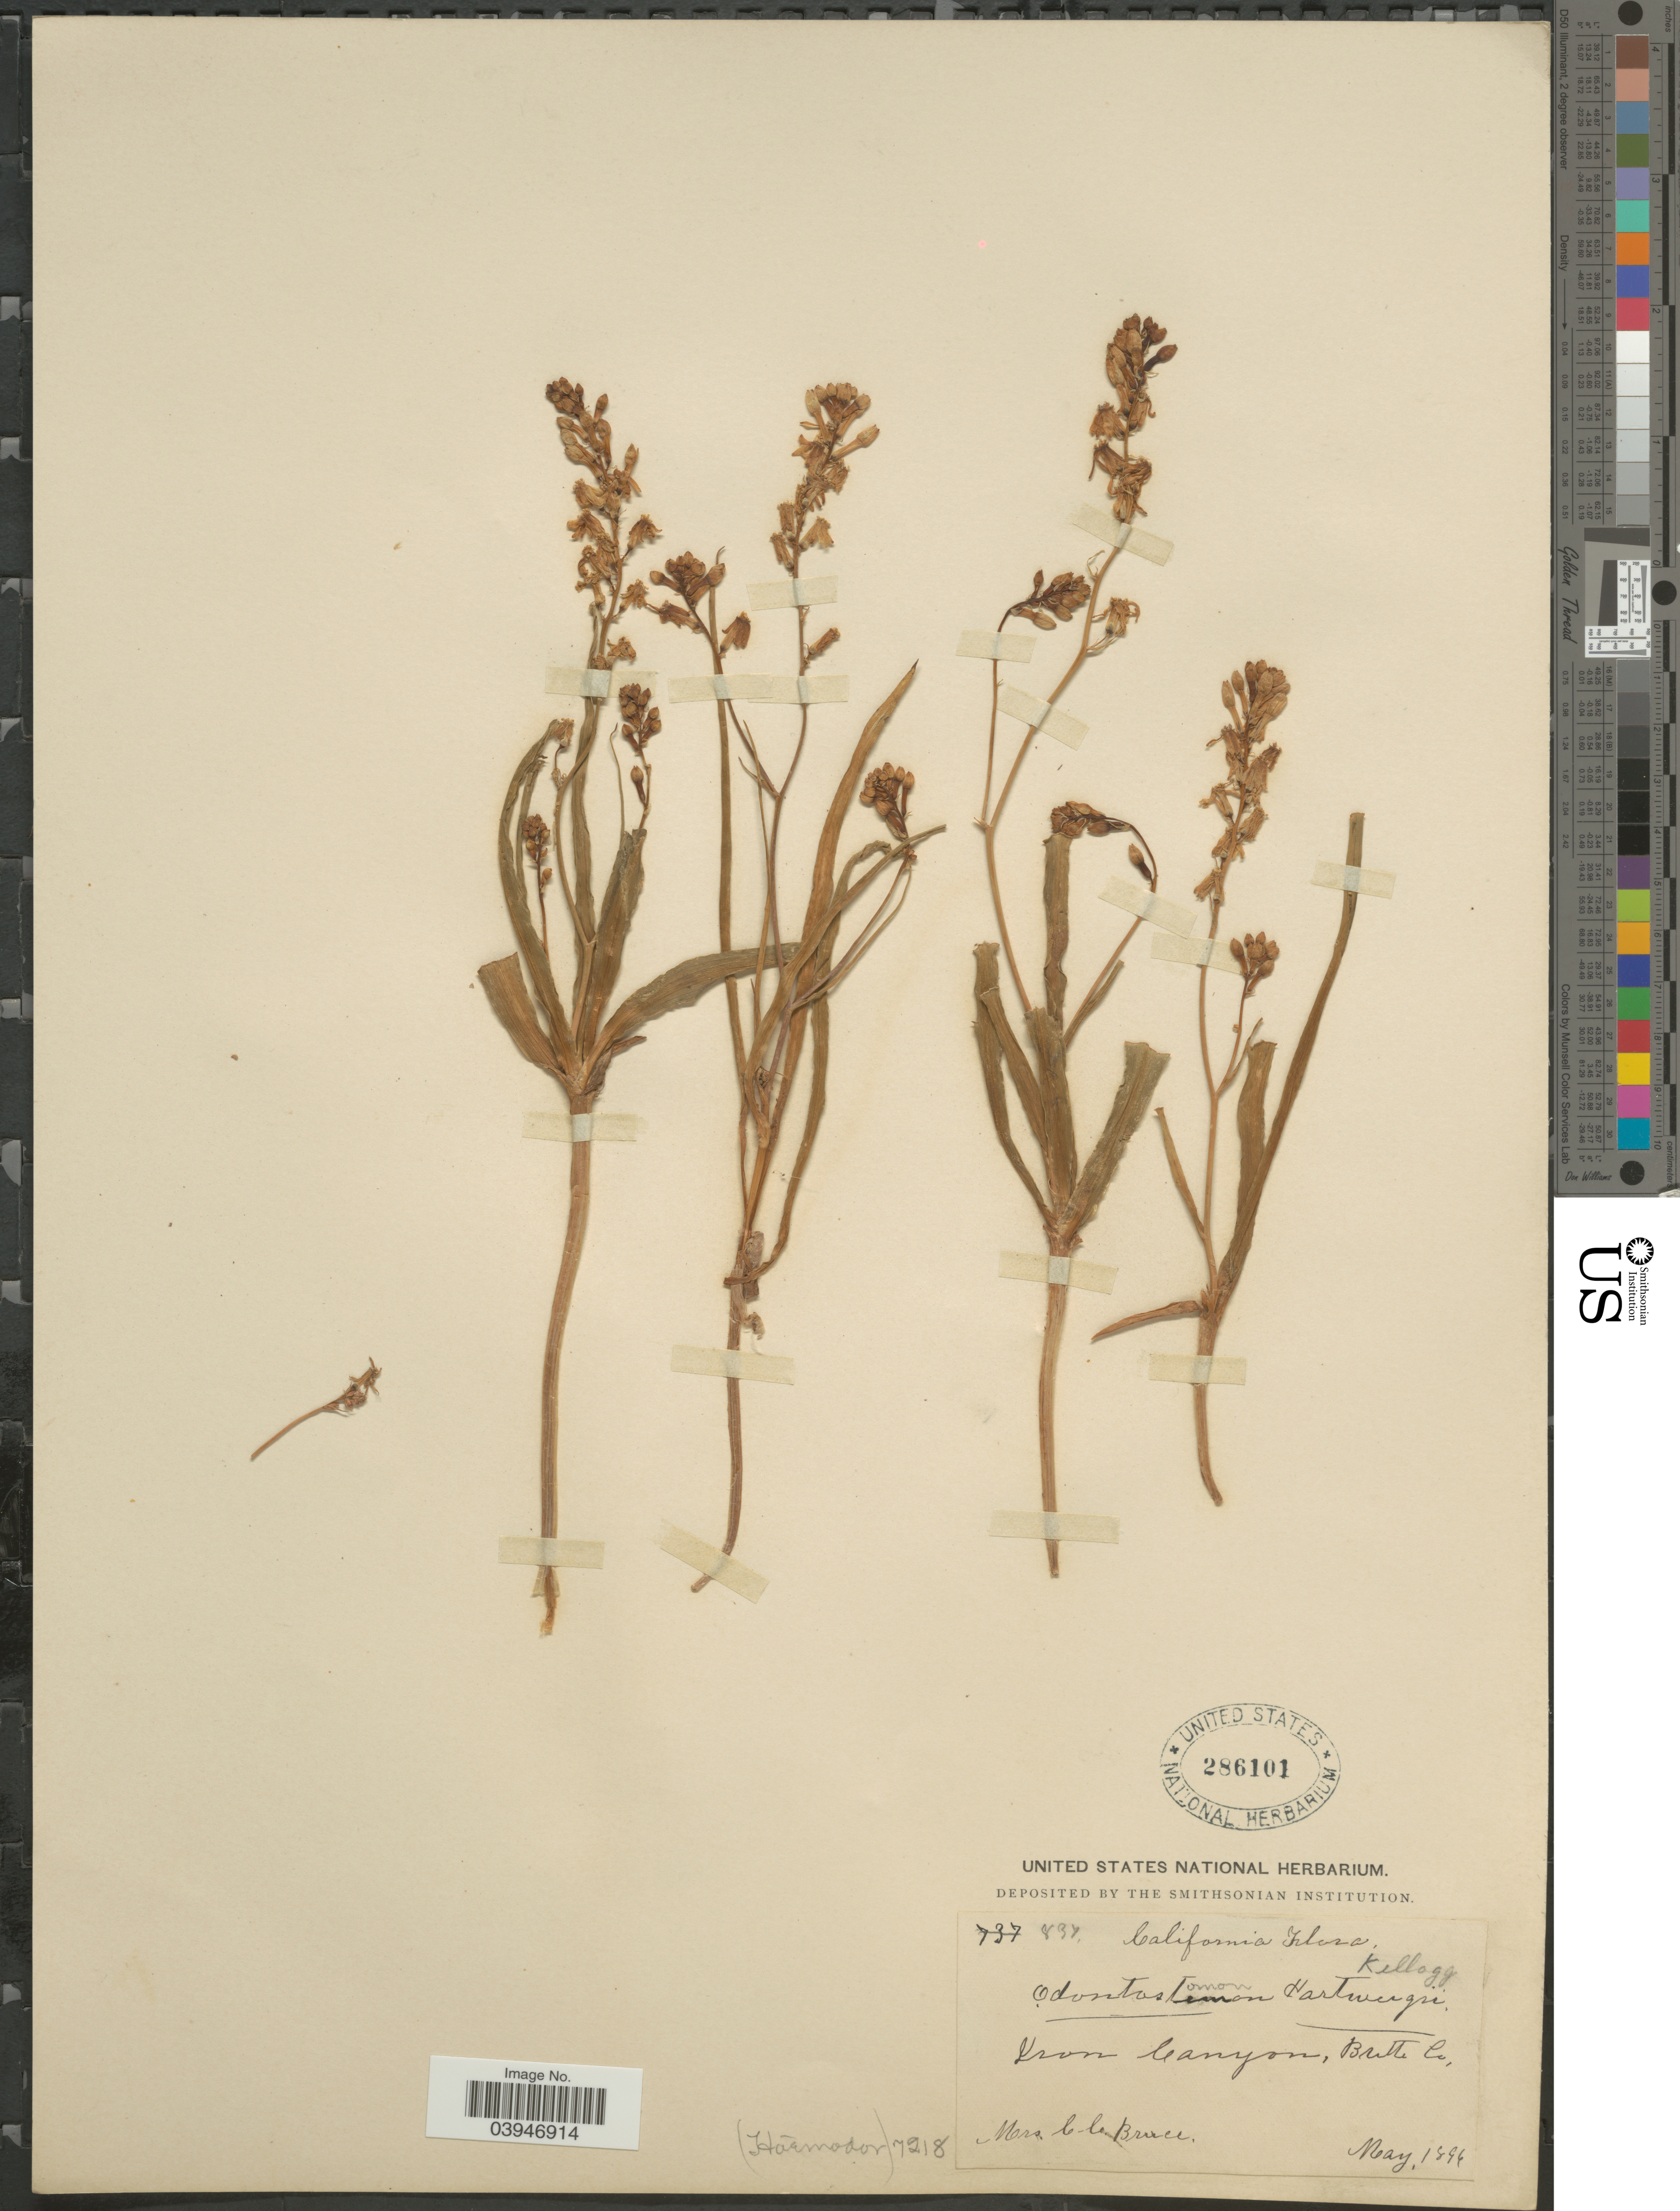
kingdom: Plantae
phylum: Tracheophyta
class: Liliopsida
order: Asparagales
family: Tecophilaeaceae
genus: Odontostomum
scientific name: Odontostomum hartwegii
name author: Torr.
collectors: C. Bruce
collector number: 837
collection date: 1896-05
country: United States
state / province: California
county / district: Butte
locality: Iron Canyon, Butte Co.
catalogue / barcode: US 286101